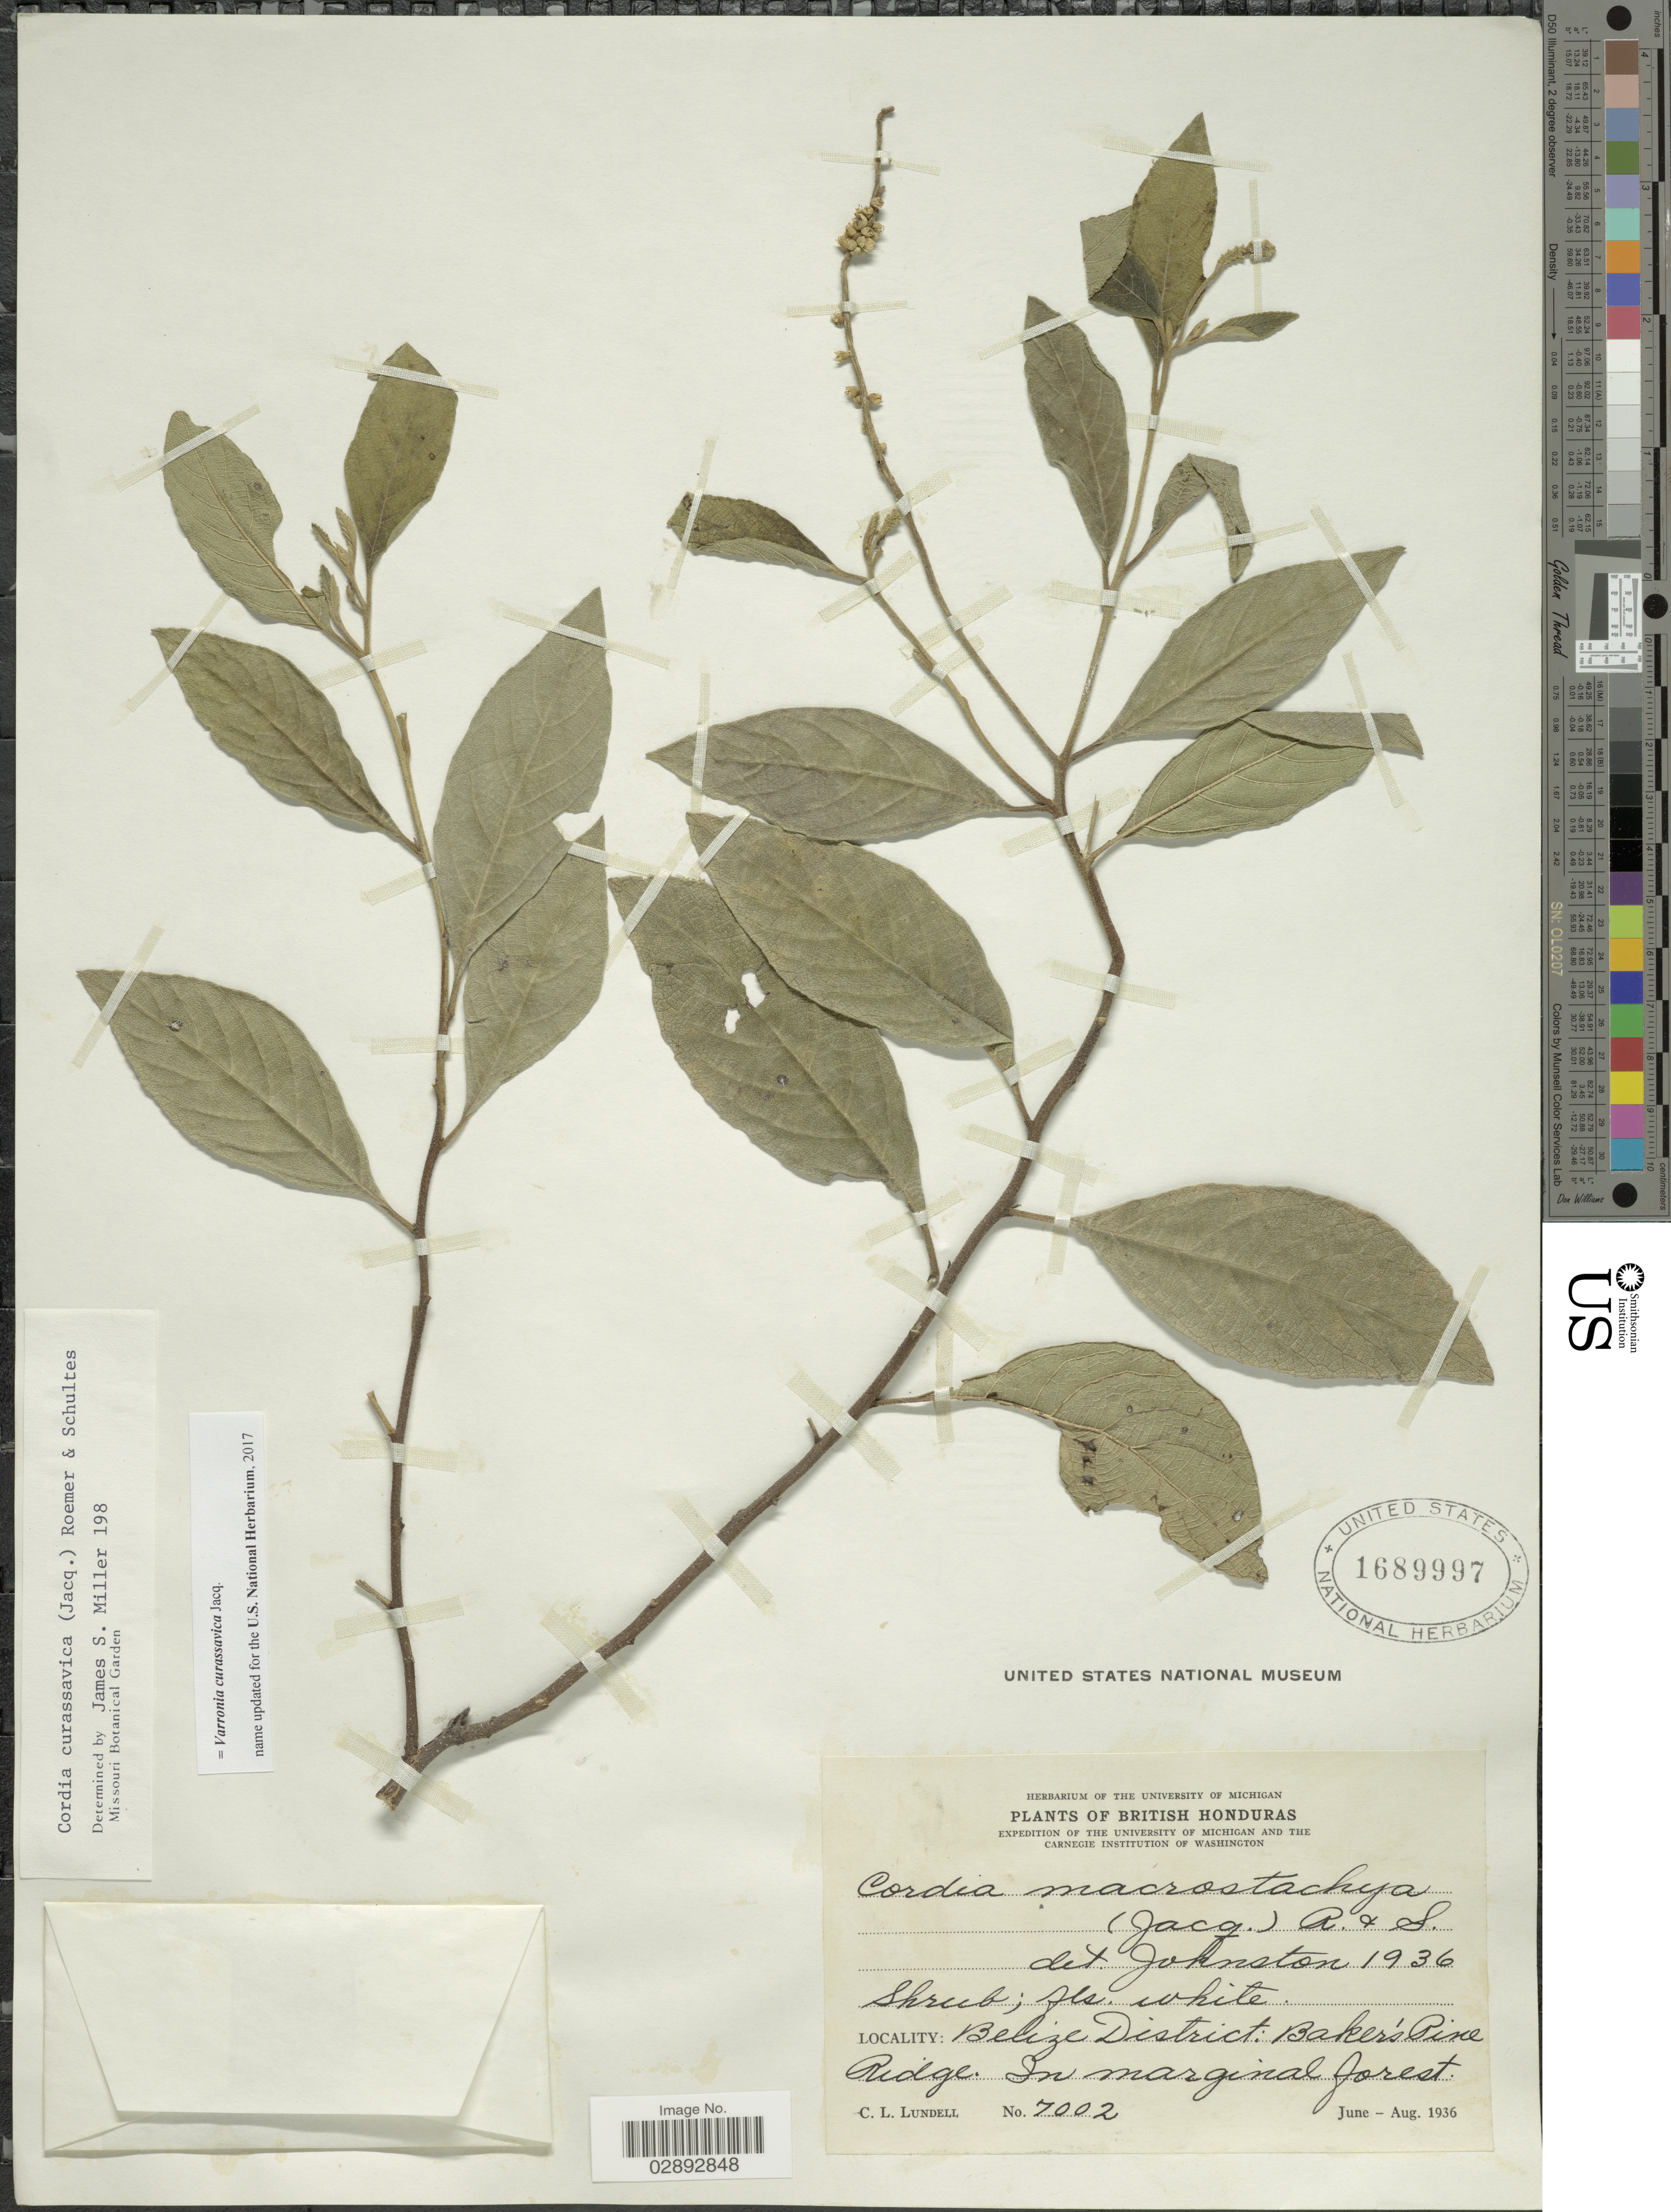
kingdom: Plantae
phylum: Tracheophyta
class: Magnoliopsida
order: Boraginales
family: Cordiaceae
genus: Varronia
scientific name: Varronia curassavica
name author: Jacq.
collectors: C. L. Lundell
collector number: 7002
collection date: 1936-06/1936-08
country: Belize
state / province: Belize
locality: British Honduras. Belize District: Baker's Pine Ridge.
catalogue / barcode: US 1689997